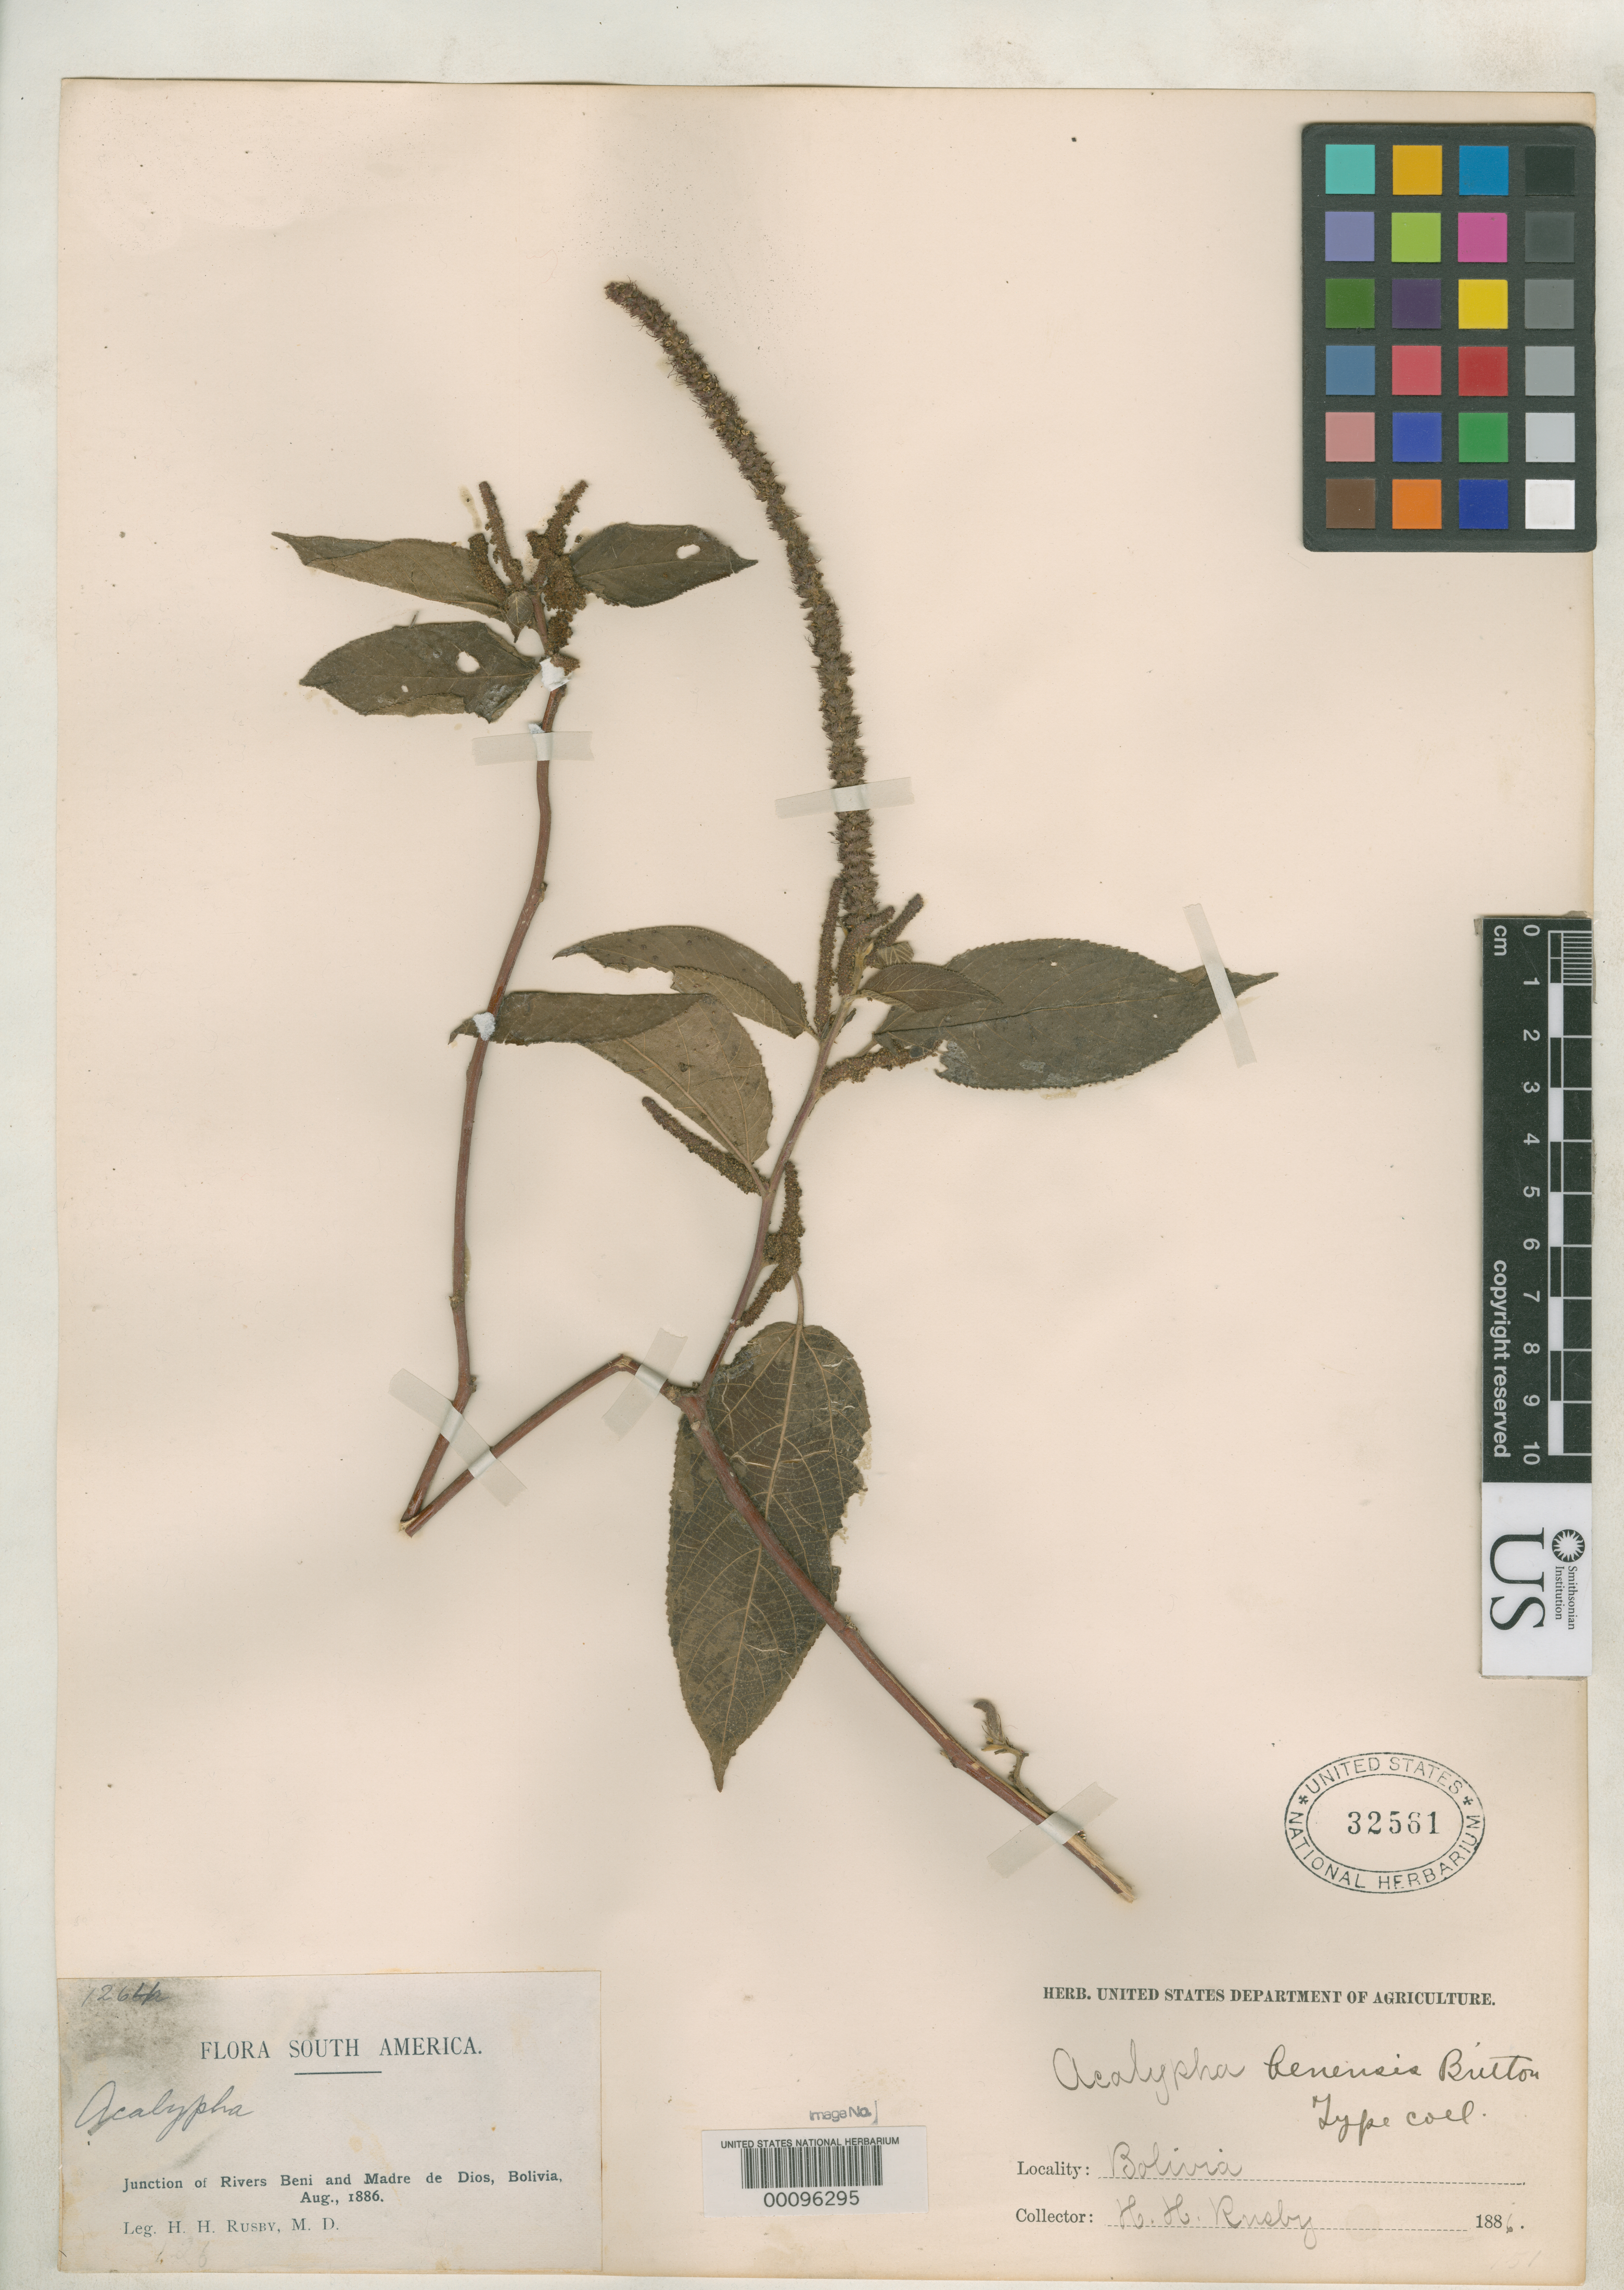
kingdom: Plantae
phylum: Tracheophyta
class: Magnoliopsida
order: Malpighiales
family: Euphorbiaceae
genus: Acalypha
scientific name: Acalypha benensis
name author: Britton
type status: Isotype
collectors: H. H. Rusby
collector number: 1264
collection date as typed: Aug 1886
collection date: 1886-08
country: Bolivia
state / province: Beni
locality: Junction of Rivers Beni and Madre de Dios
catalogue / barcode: US 32561